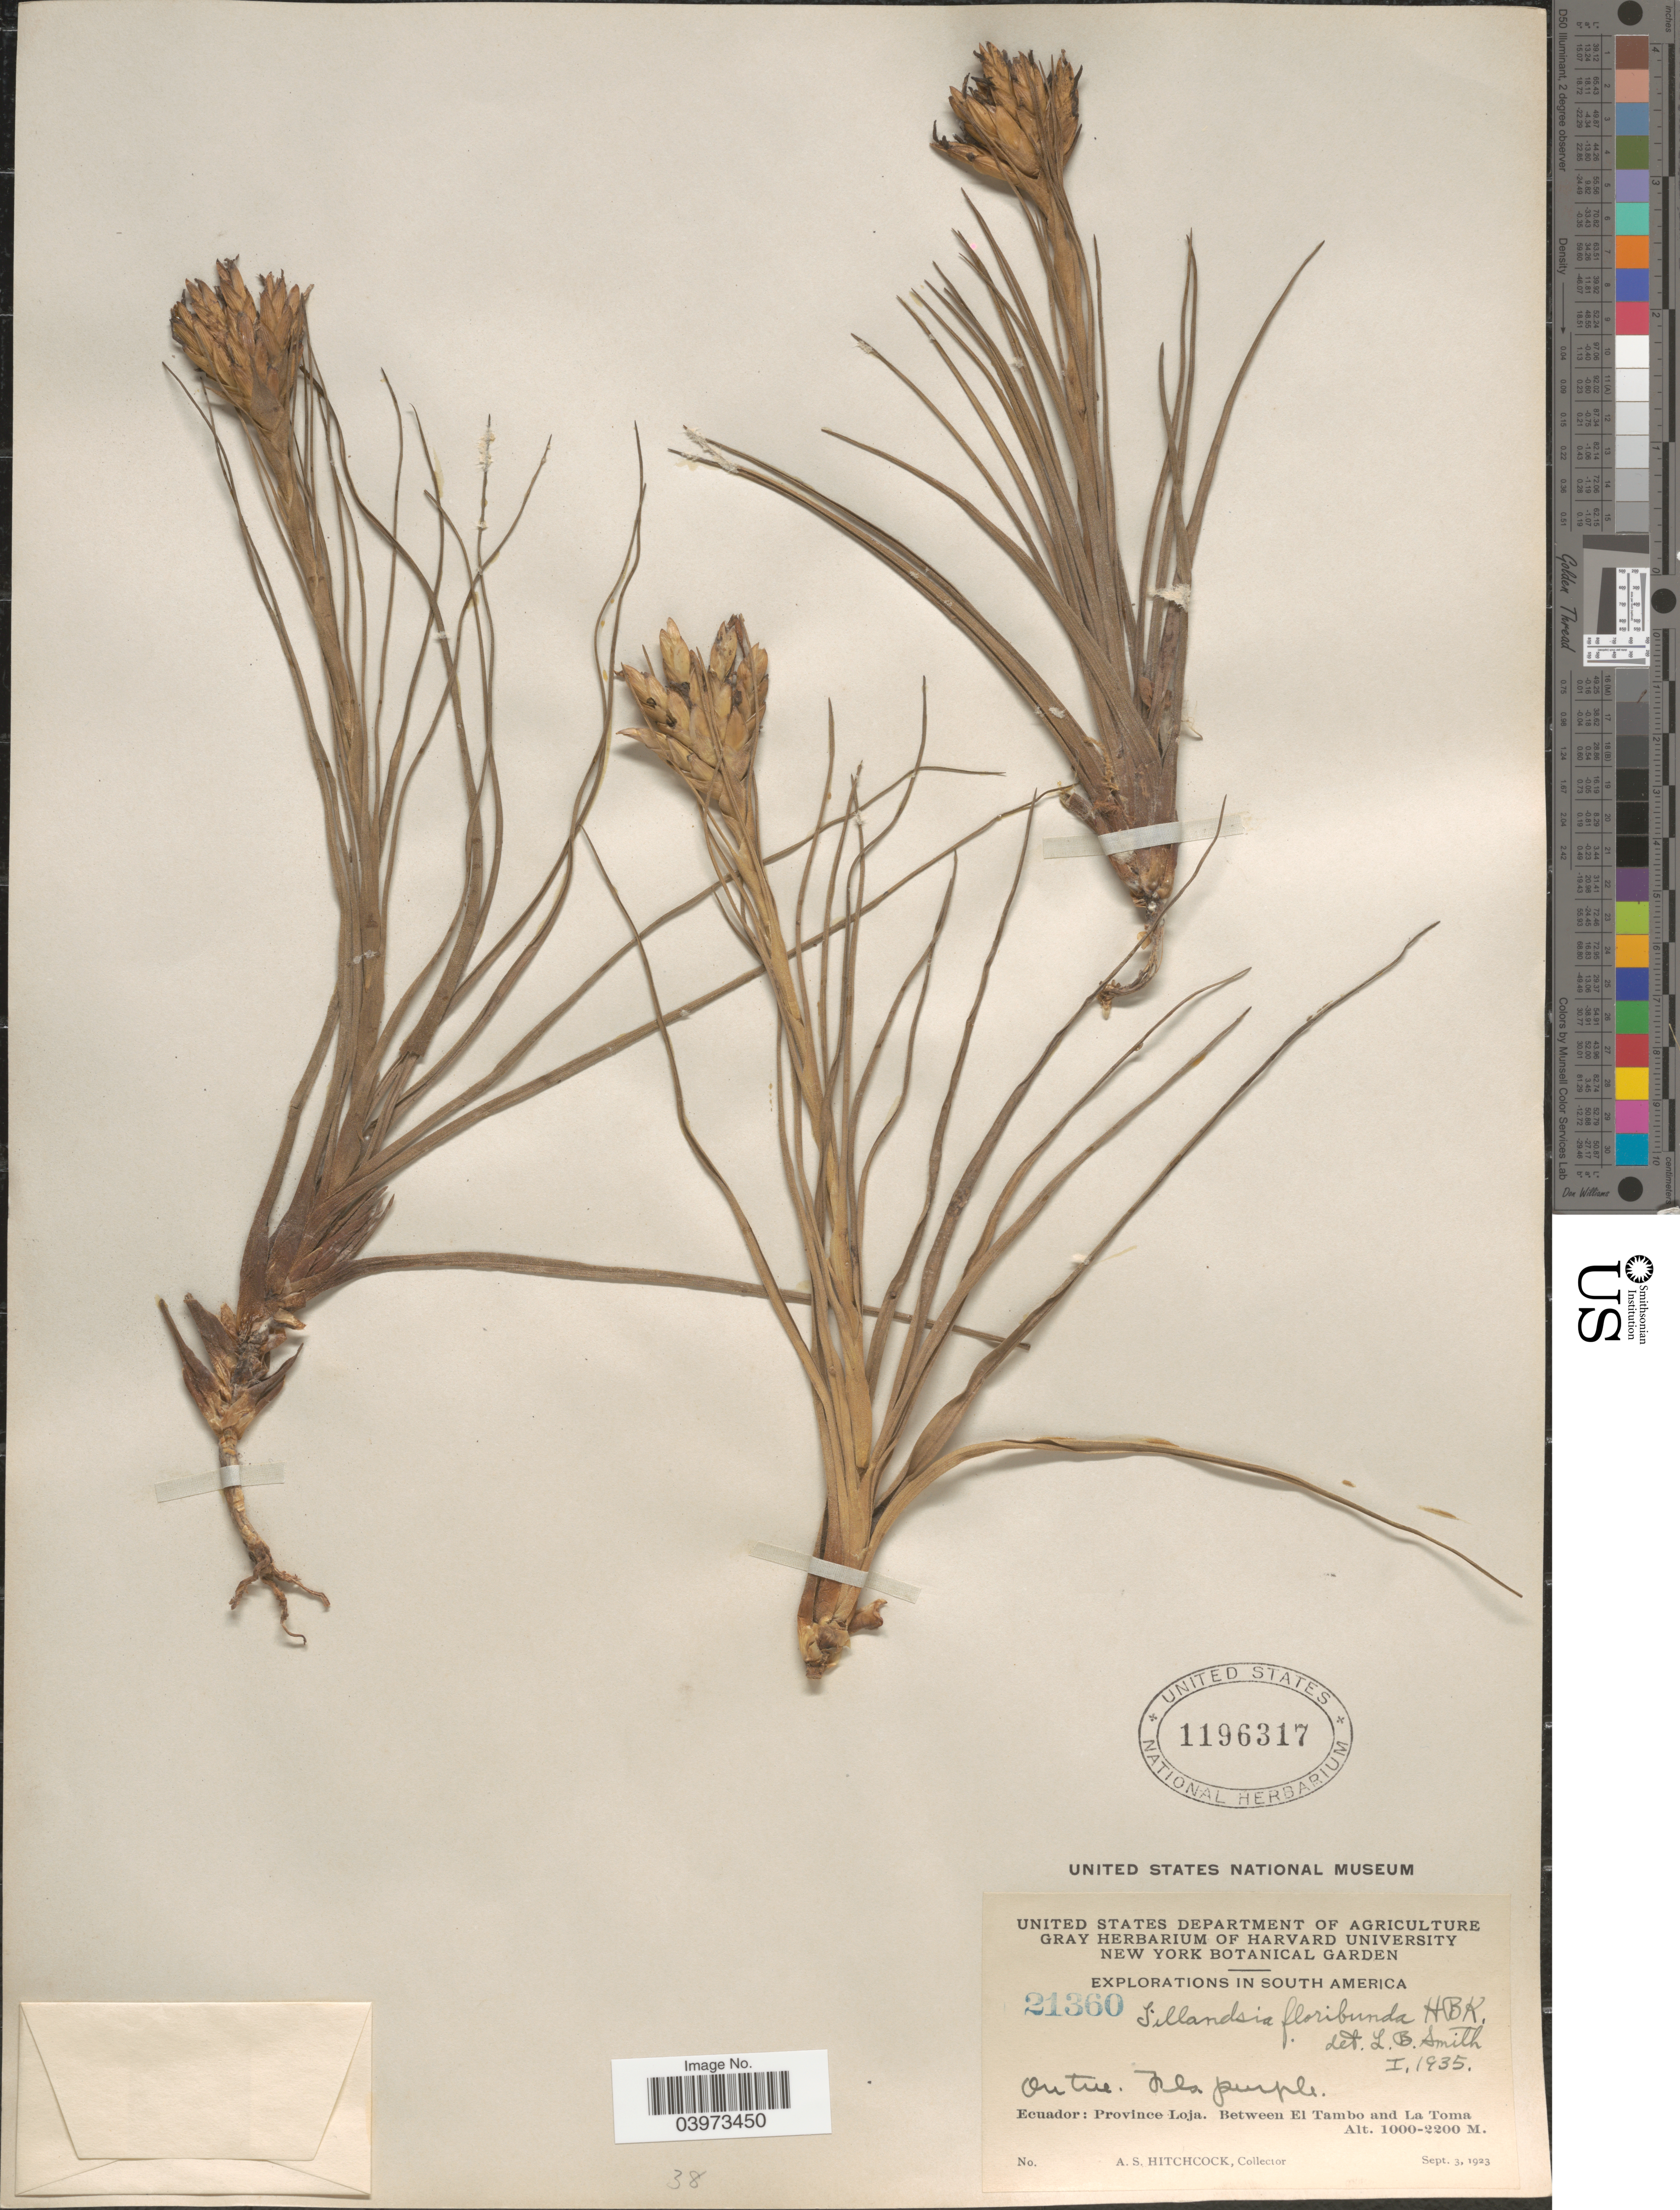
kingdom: Plantae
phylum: Tracheophyta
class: Liliopsida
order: Poales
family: Bromeliaceae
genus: Tillandsia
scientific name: Tillandsia floribunda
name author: Kunth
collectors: A. S. Hitchcock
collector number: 21360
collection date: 1923-09-03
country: Ecuador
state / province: Loja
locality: Explorations in South America. Between El Tambo and La Toma.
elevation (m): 1000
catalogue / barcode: US 1196317